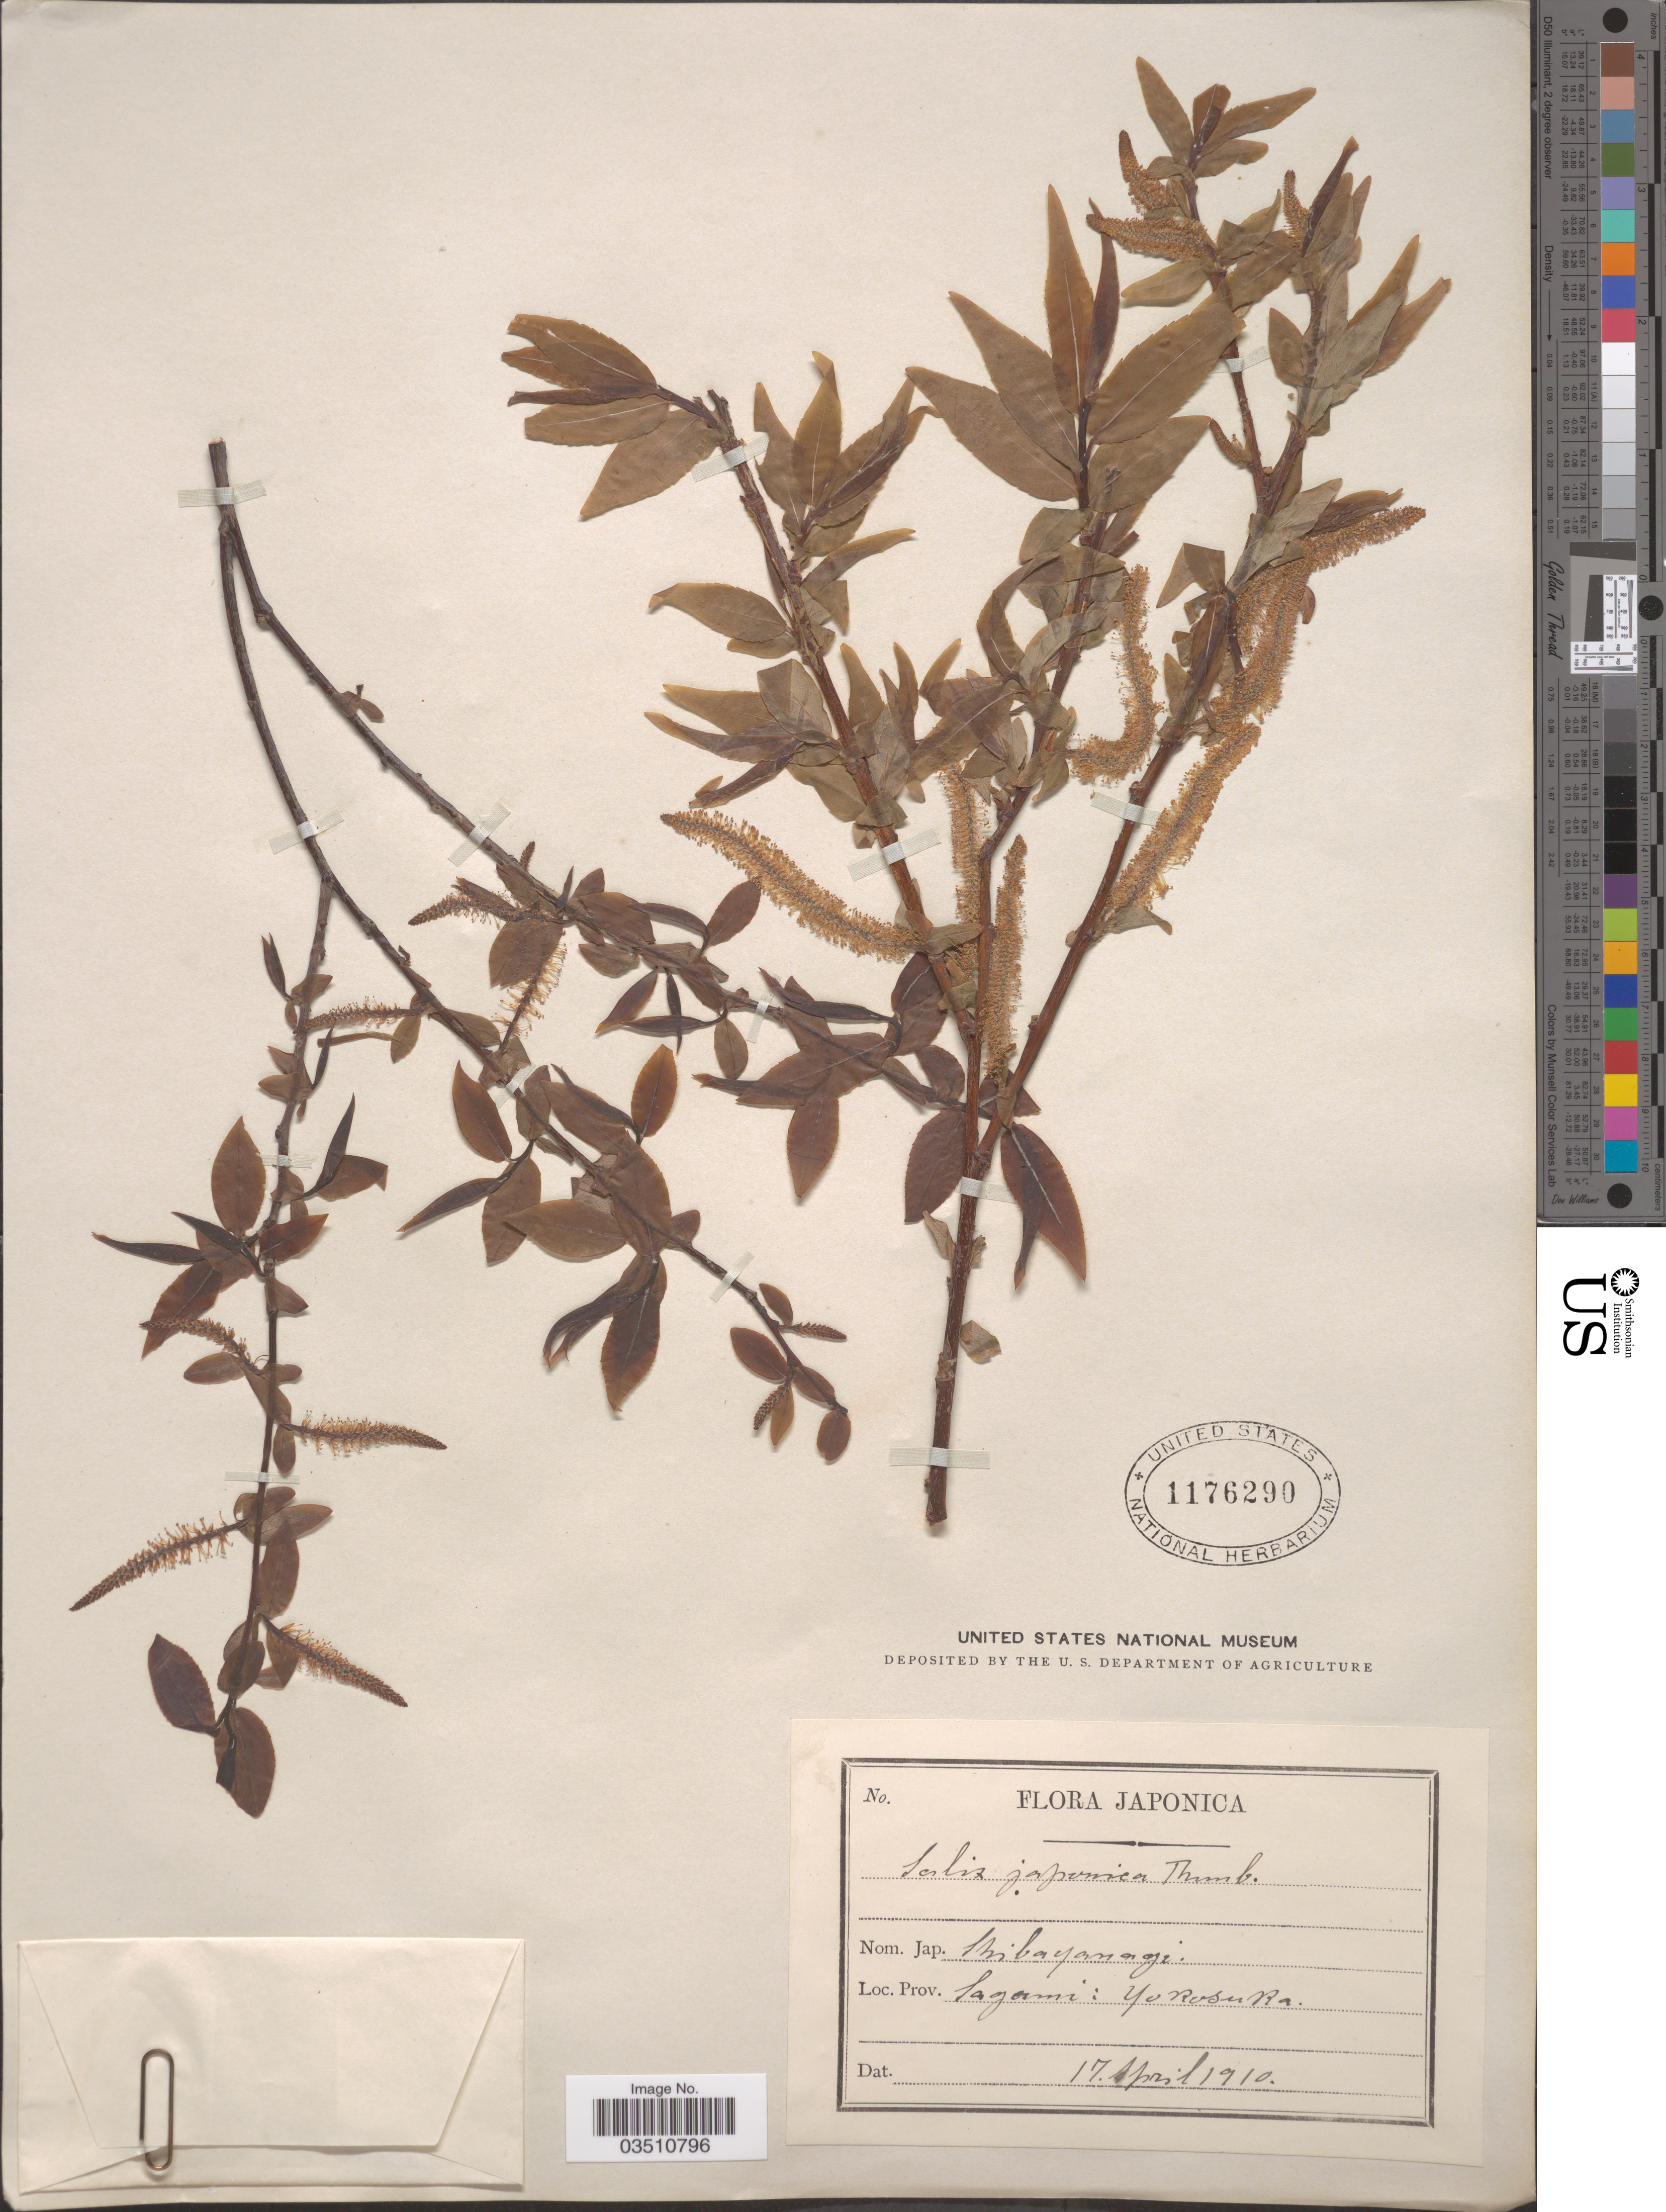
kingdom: Plantae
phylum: Tracheophyta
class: Magnoliopsida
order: Malpighiales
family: Salicaceae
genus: Salix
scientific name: Salix japonica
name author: Thunb.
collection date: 1910-04-17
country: Japan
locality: Sagami: Yokosuka.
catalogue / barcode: US 1176290